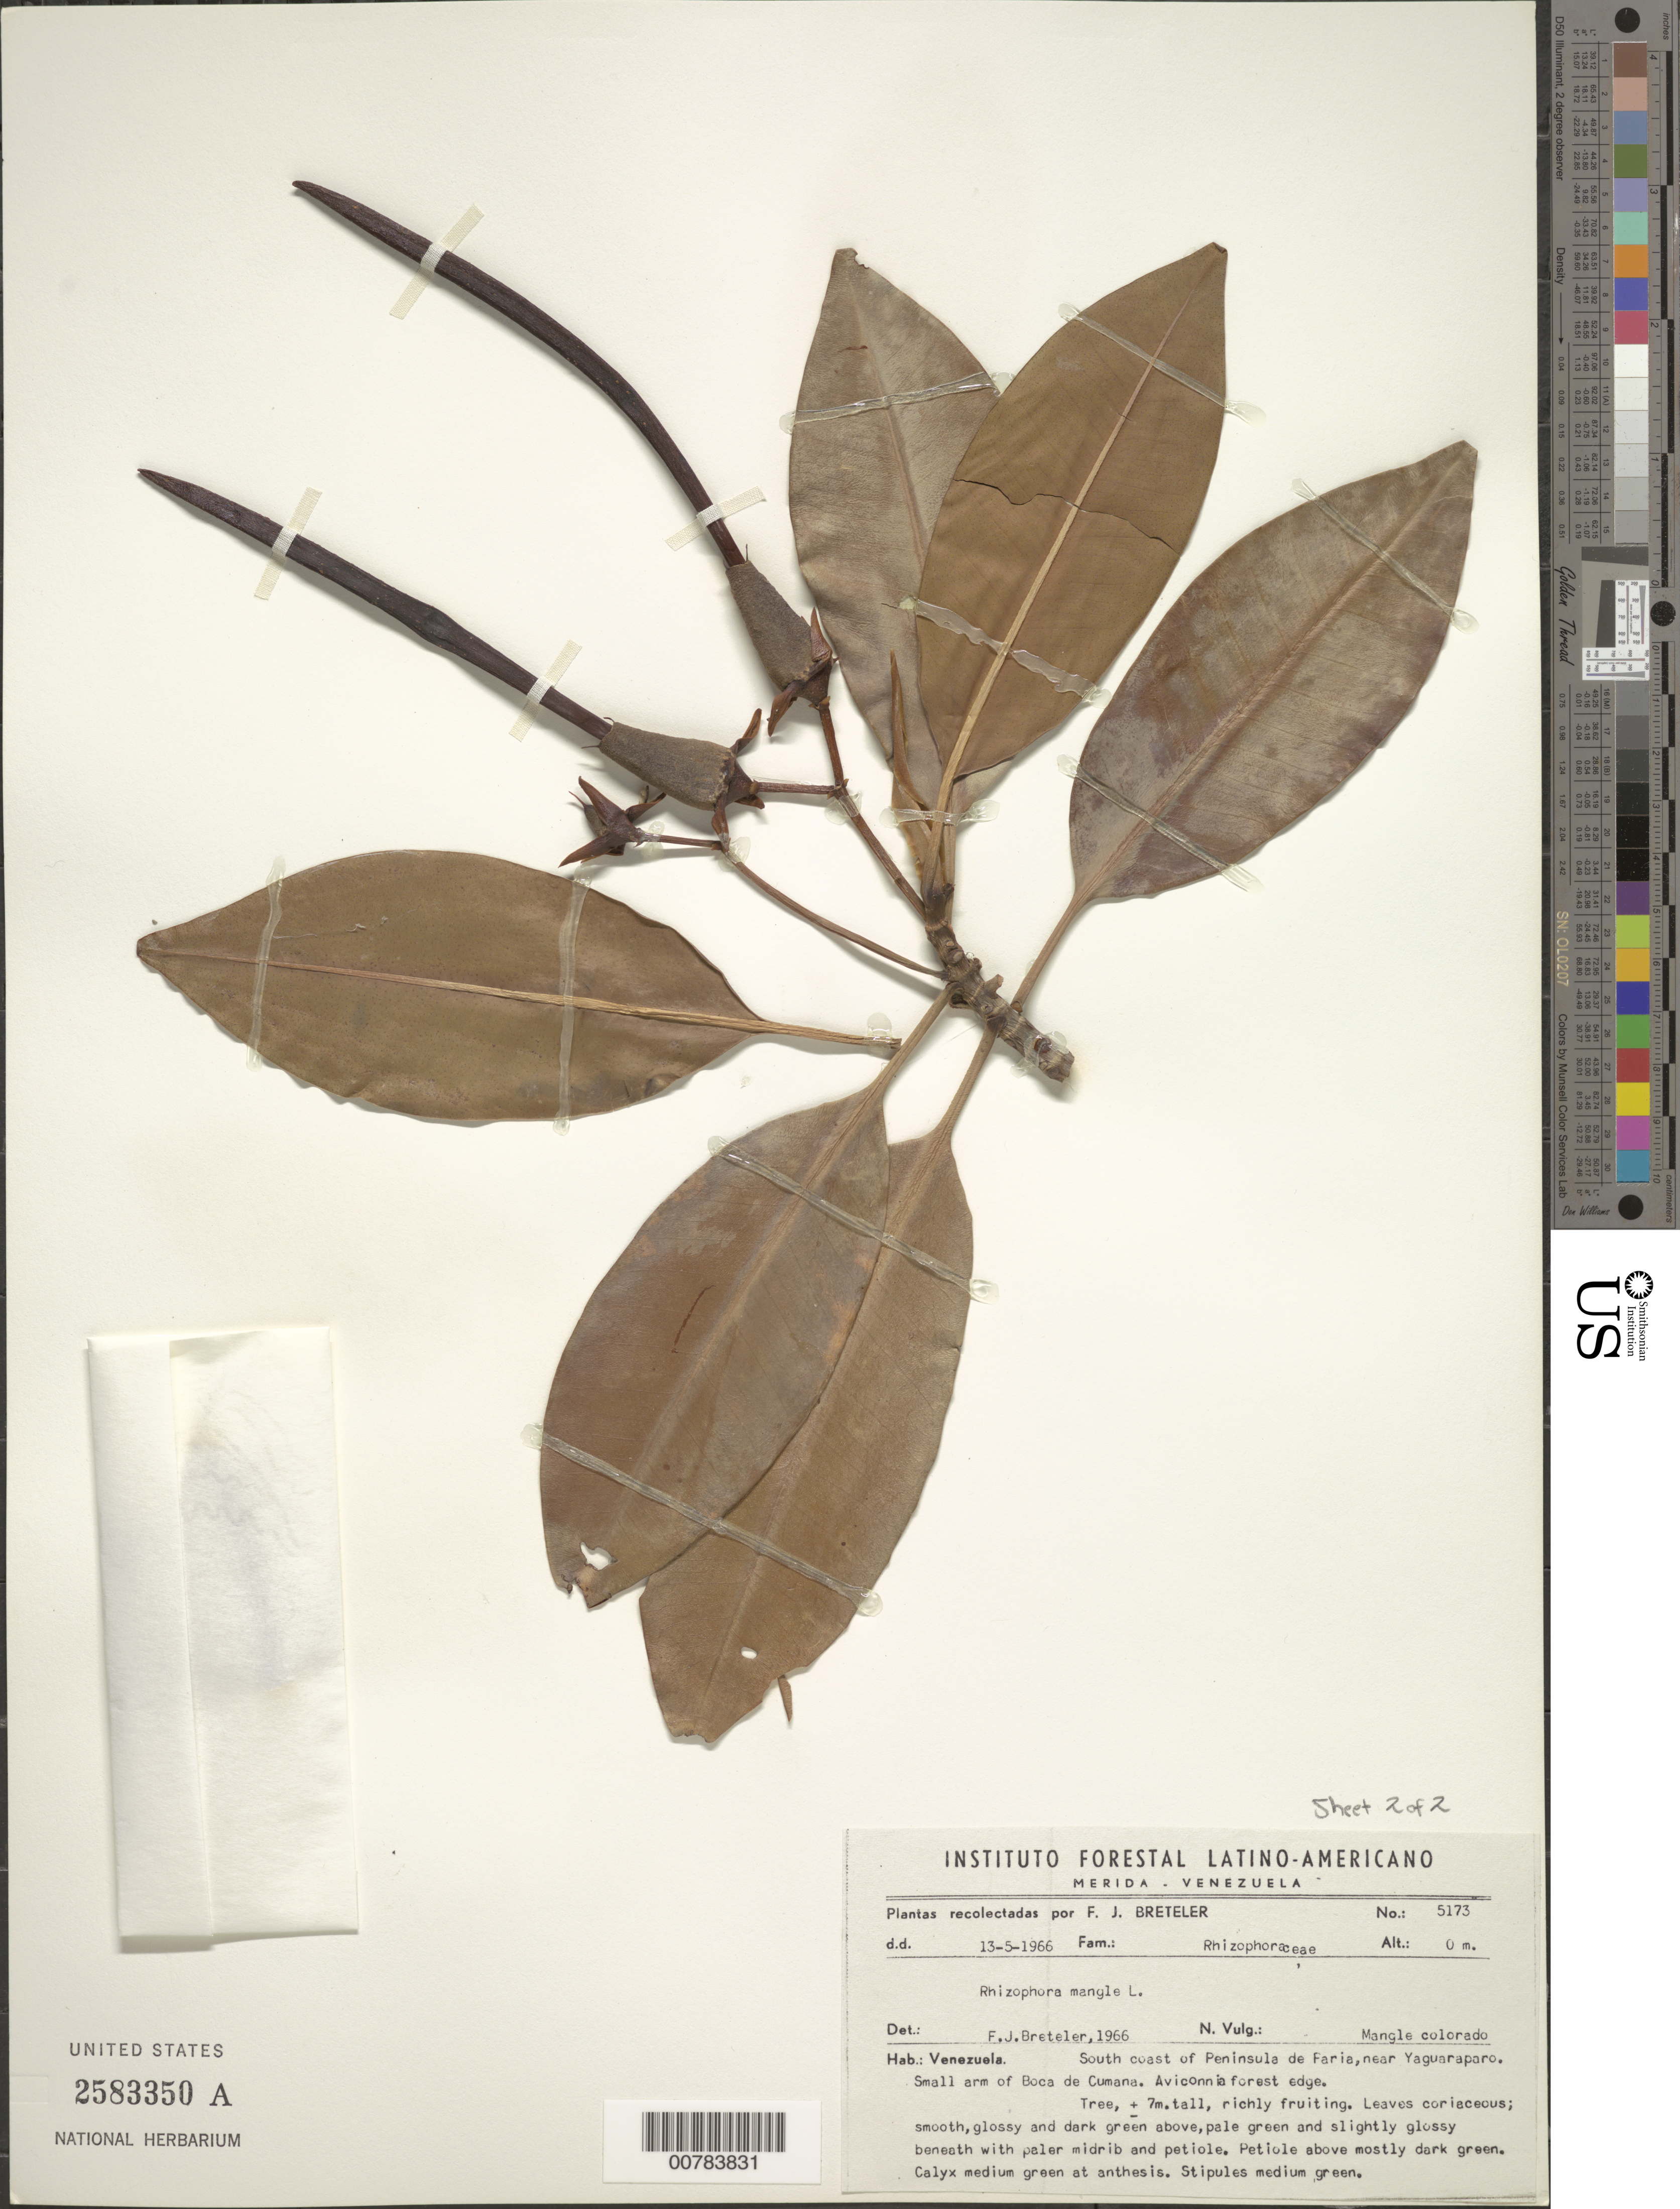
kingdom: Plantae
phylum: Tracheophyta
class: Magnoliopsida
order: Malpighiales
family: Rhizophoraceae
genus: Rhizophora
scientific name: Rhizophora mangle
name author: L.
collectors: F. J. Breteler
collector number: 5173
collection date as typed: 13-5-1966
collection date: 1966-05-13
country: Venezuela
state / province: Mérida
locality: South coast of Peninsula de Paria near Yaguaraparo, small arm of Boca de Cumana, forest edge.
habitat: Forest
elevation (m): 0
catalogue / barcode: US 2583350A